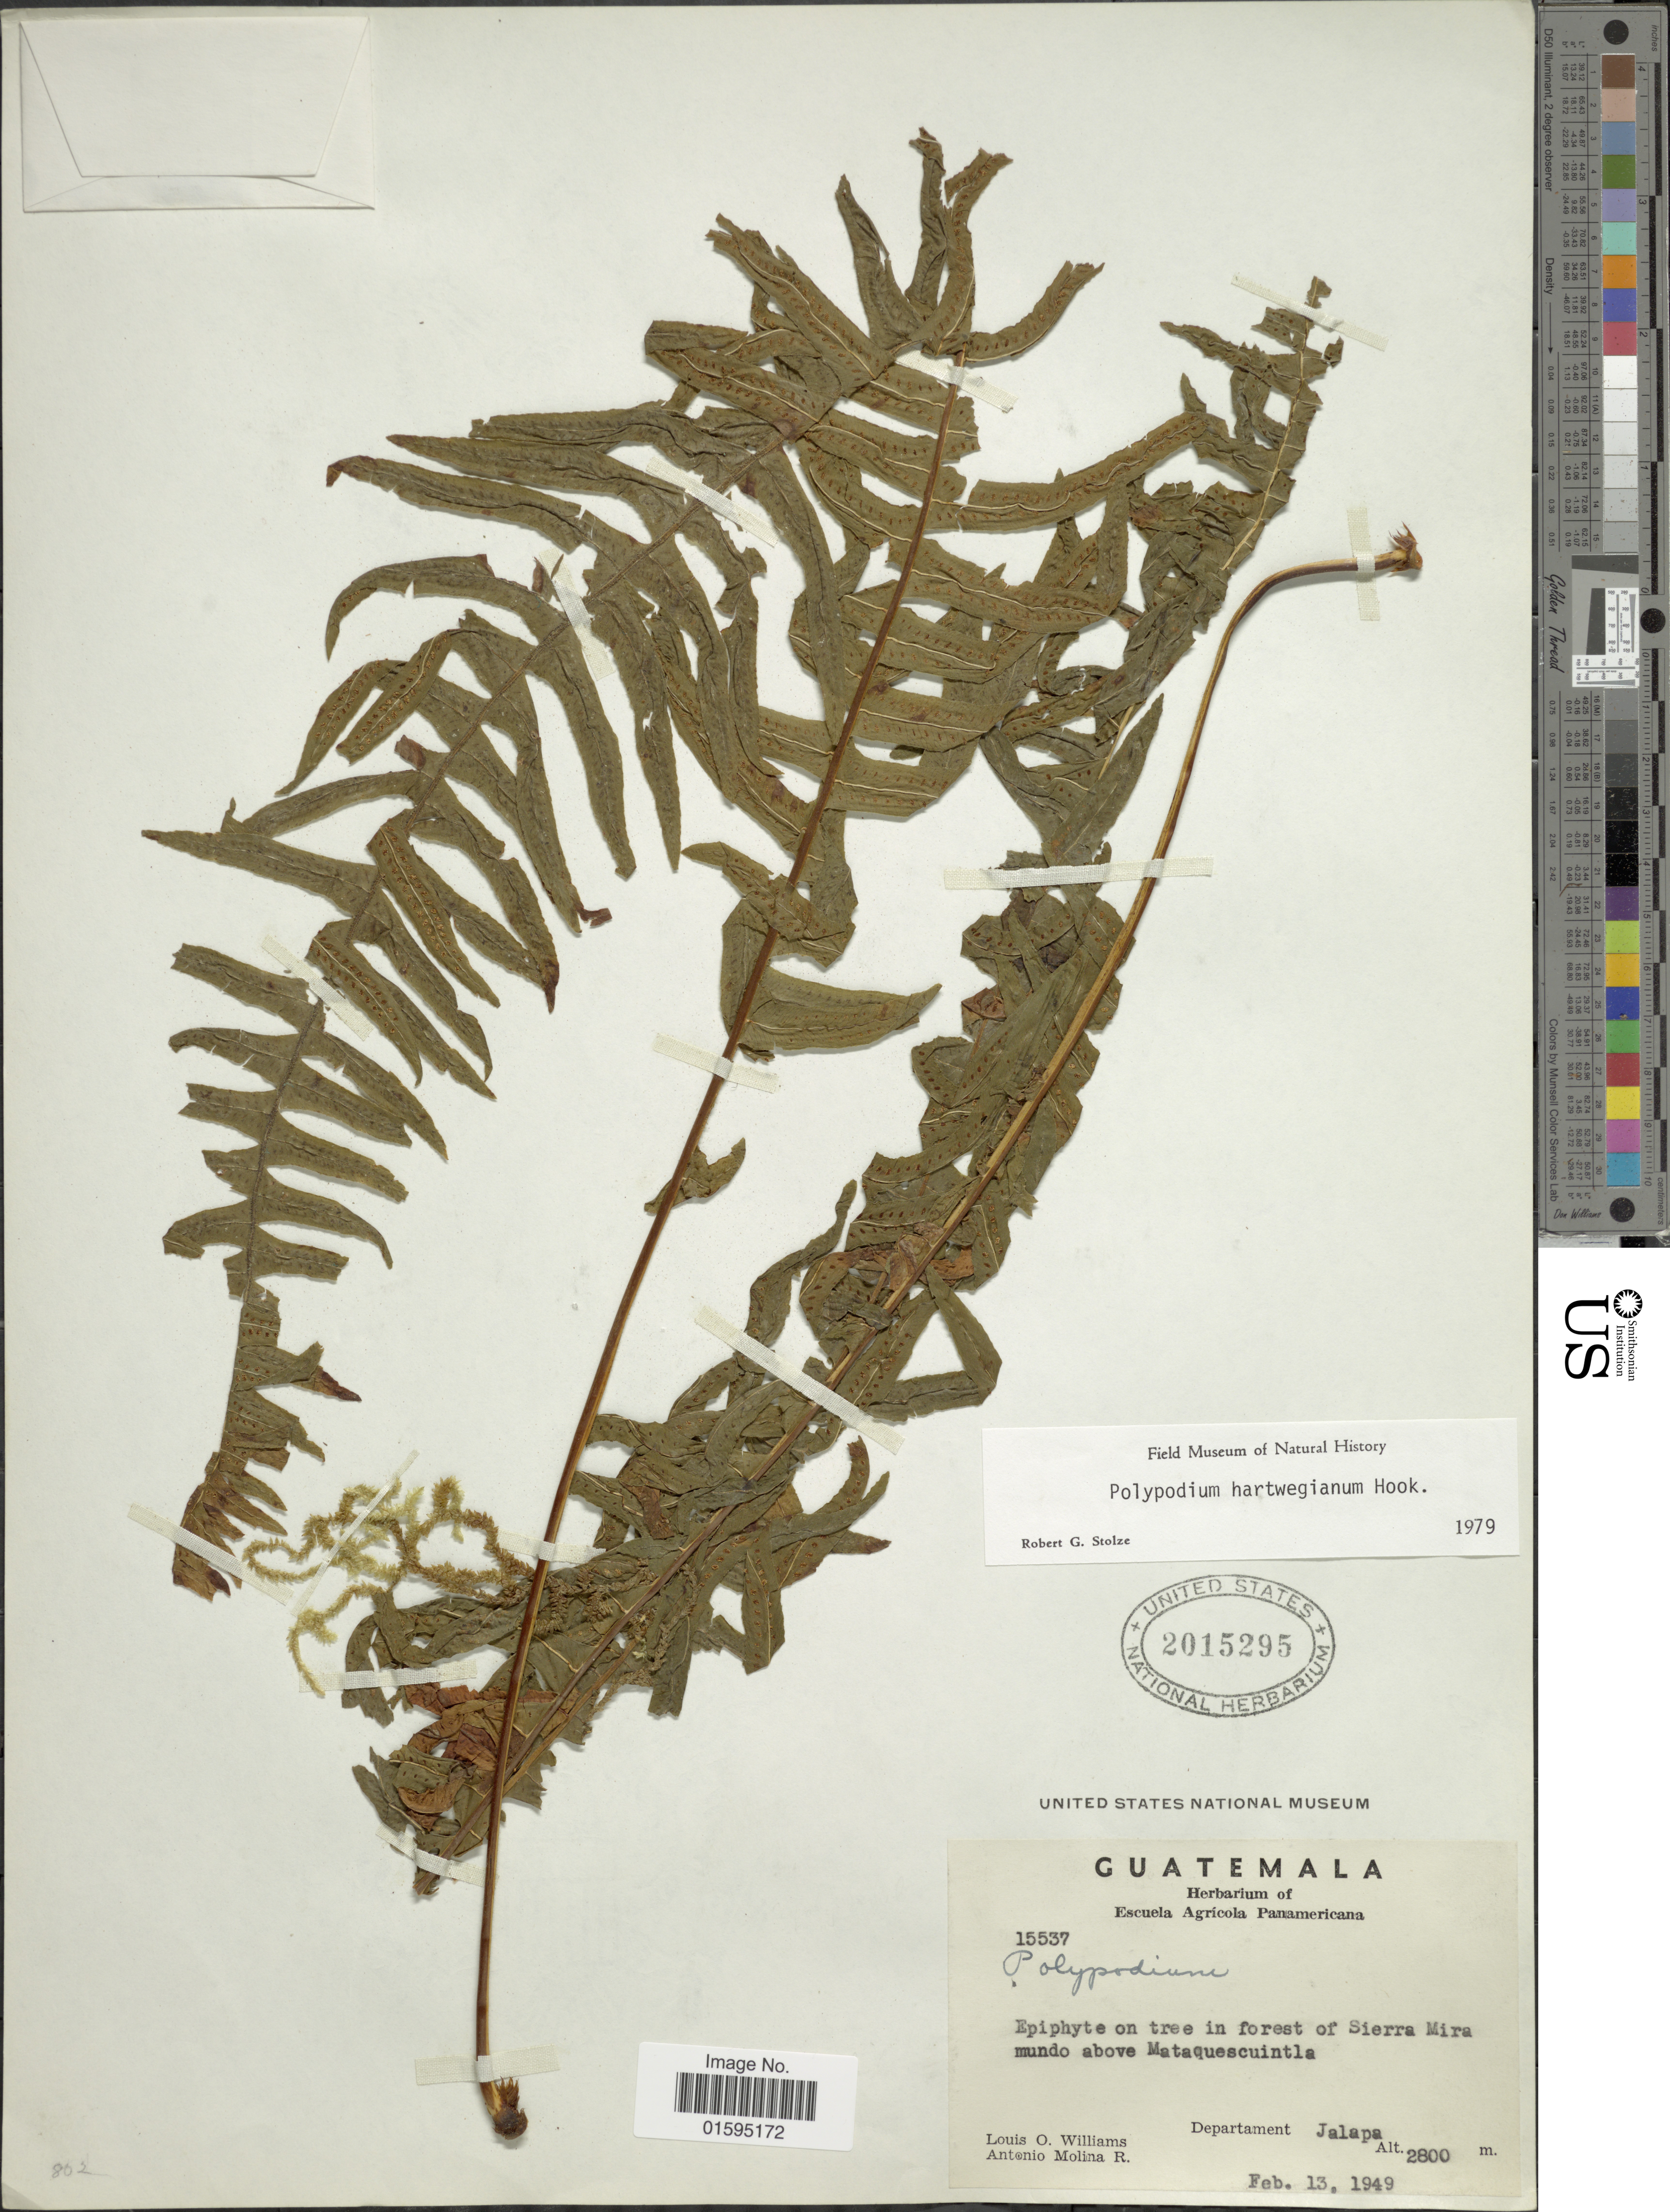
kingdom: Plantae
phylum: Tracheophyta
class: Polypodiopsida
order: Polypodiales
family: Polypodiaceae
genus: Polypodium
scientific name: Polypodium hartwegianum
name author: Hook.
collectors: L. O. Williams & A. Molina R.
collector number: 15537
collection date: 1949-02-13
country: Guatemala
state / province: Jalapa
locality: Epiphyte on tree in forest of Sierra Mira mundo above Mataquescuintla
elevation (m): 2800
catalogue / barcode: US 2015295